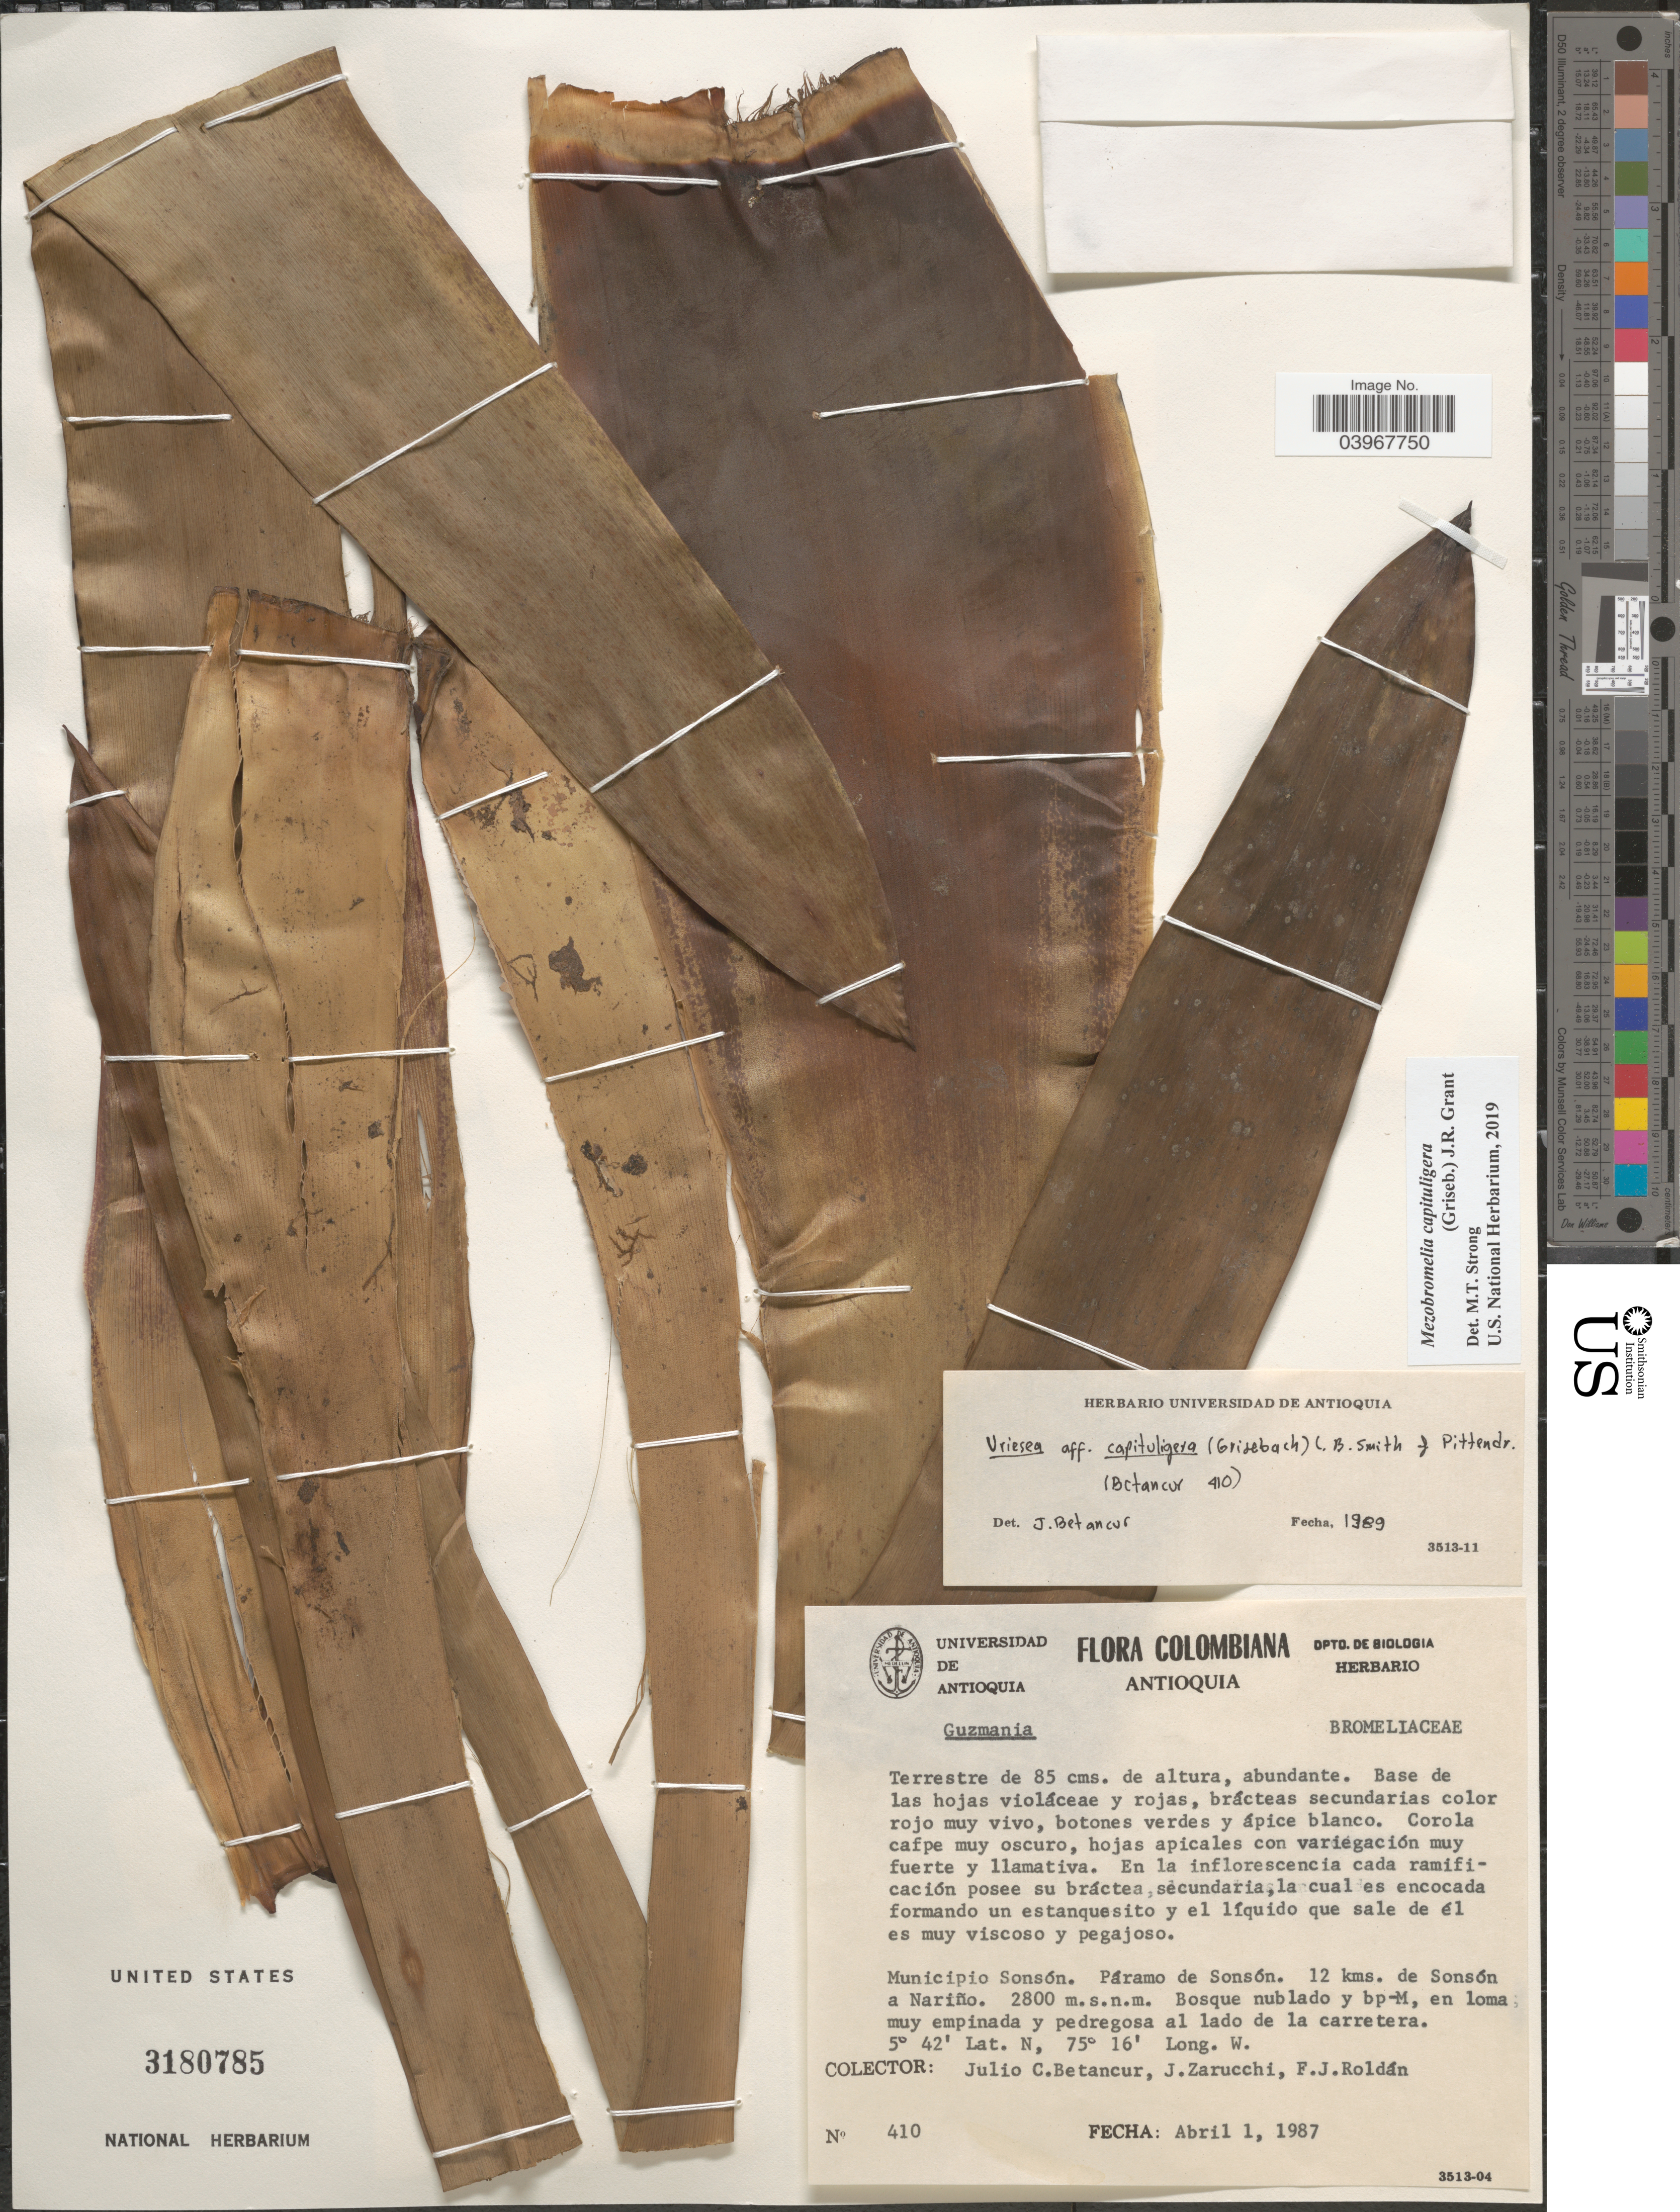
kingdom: Plantae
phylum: Tracheophyta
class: Liliopsida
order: Poales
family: Bromeliaceae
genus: Mezobromelia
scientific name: Mezobromelia capituligera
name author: (Griseb.) J.R. Grant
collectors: J. C. Betancur, J. L. Zarucchi & F. J. Roldán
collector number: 410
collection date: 1987-04-01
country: Colombia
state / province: Antioquia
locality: Municipio Sonsón. Páramo de Sonsón. 12 kms. de Sonsón a Nariño.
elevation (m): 2800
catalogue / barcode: US 3180785